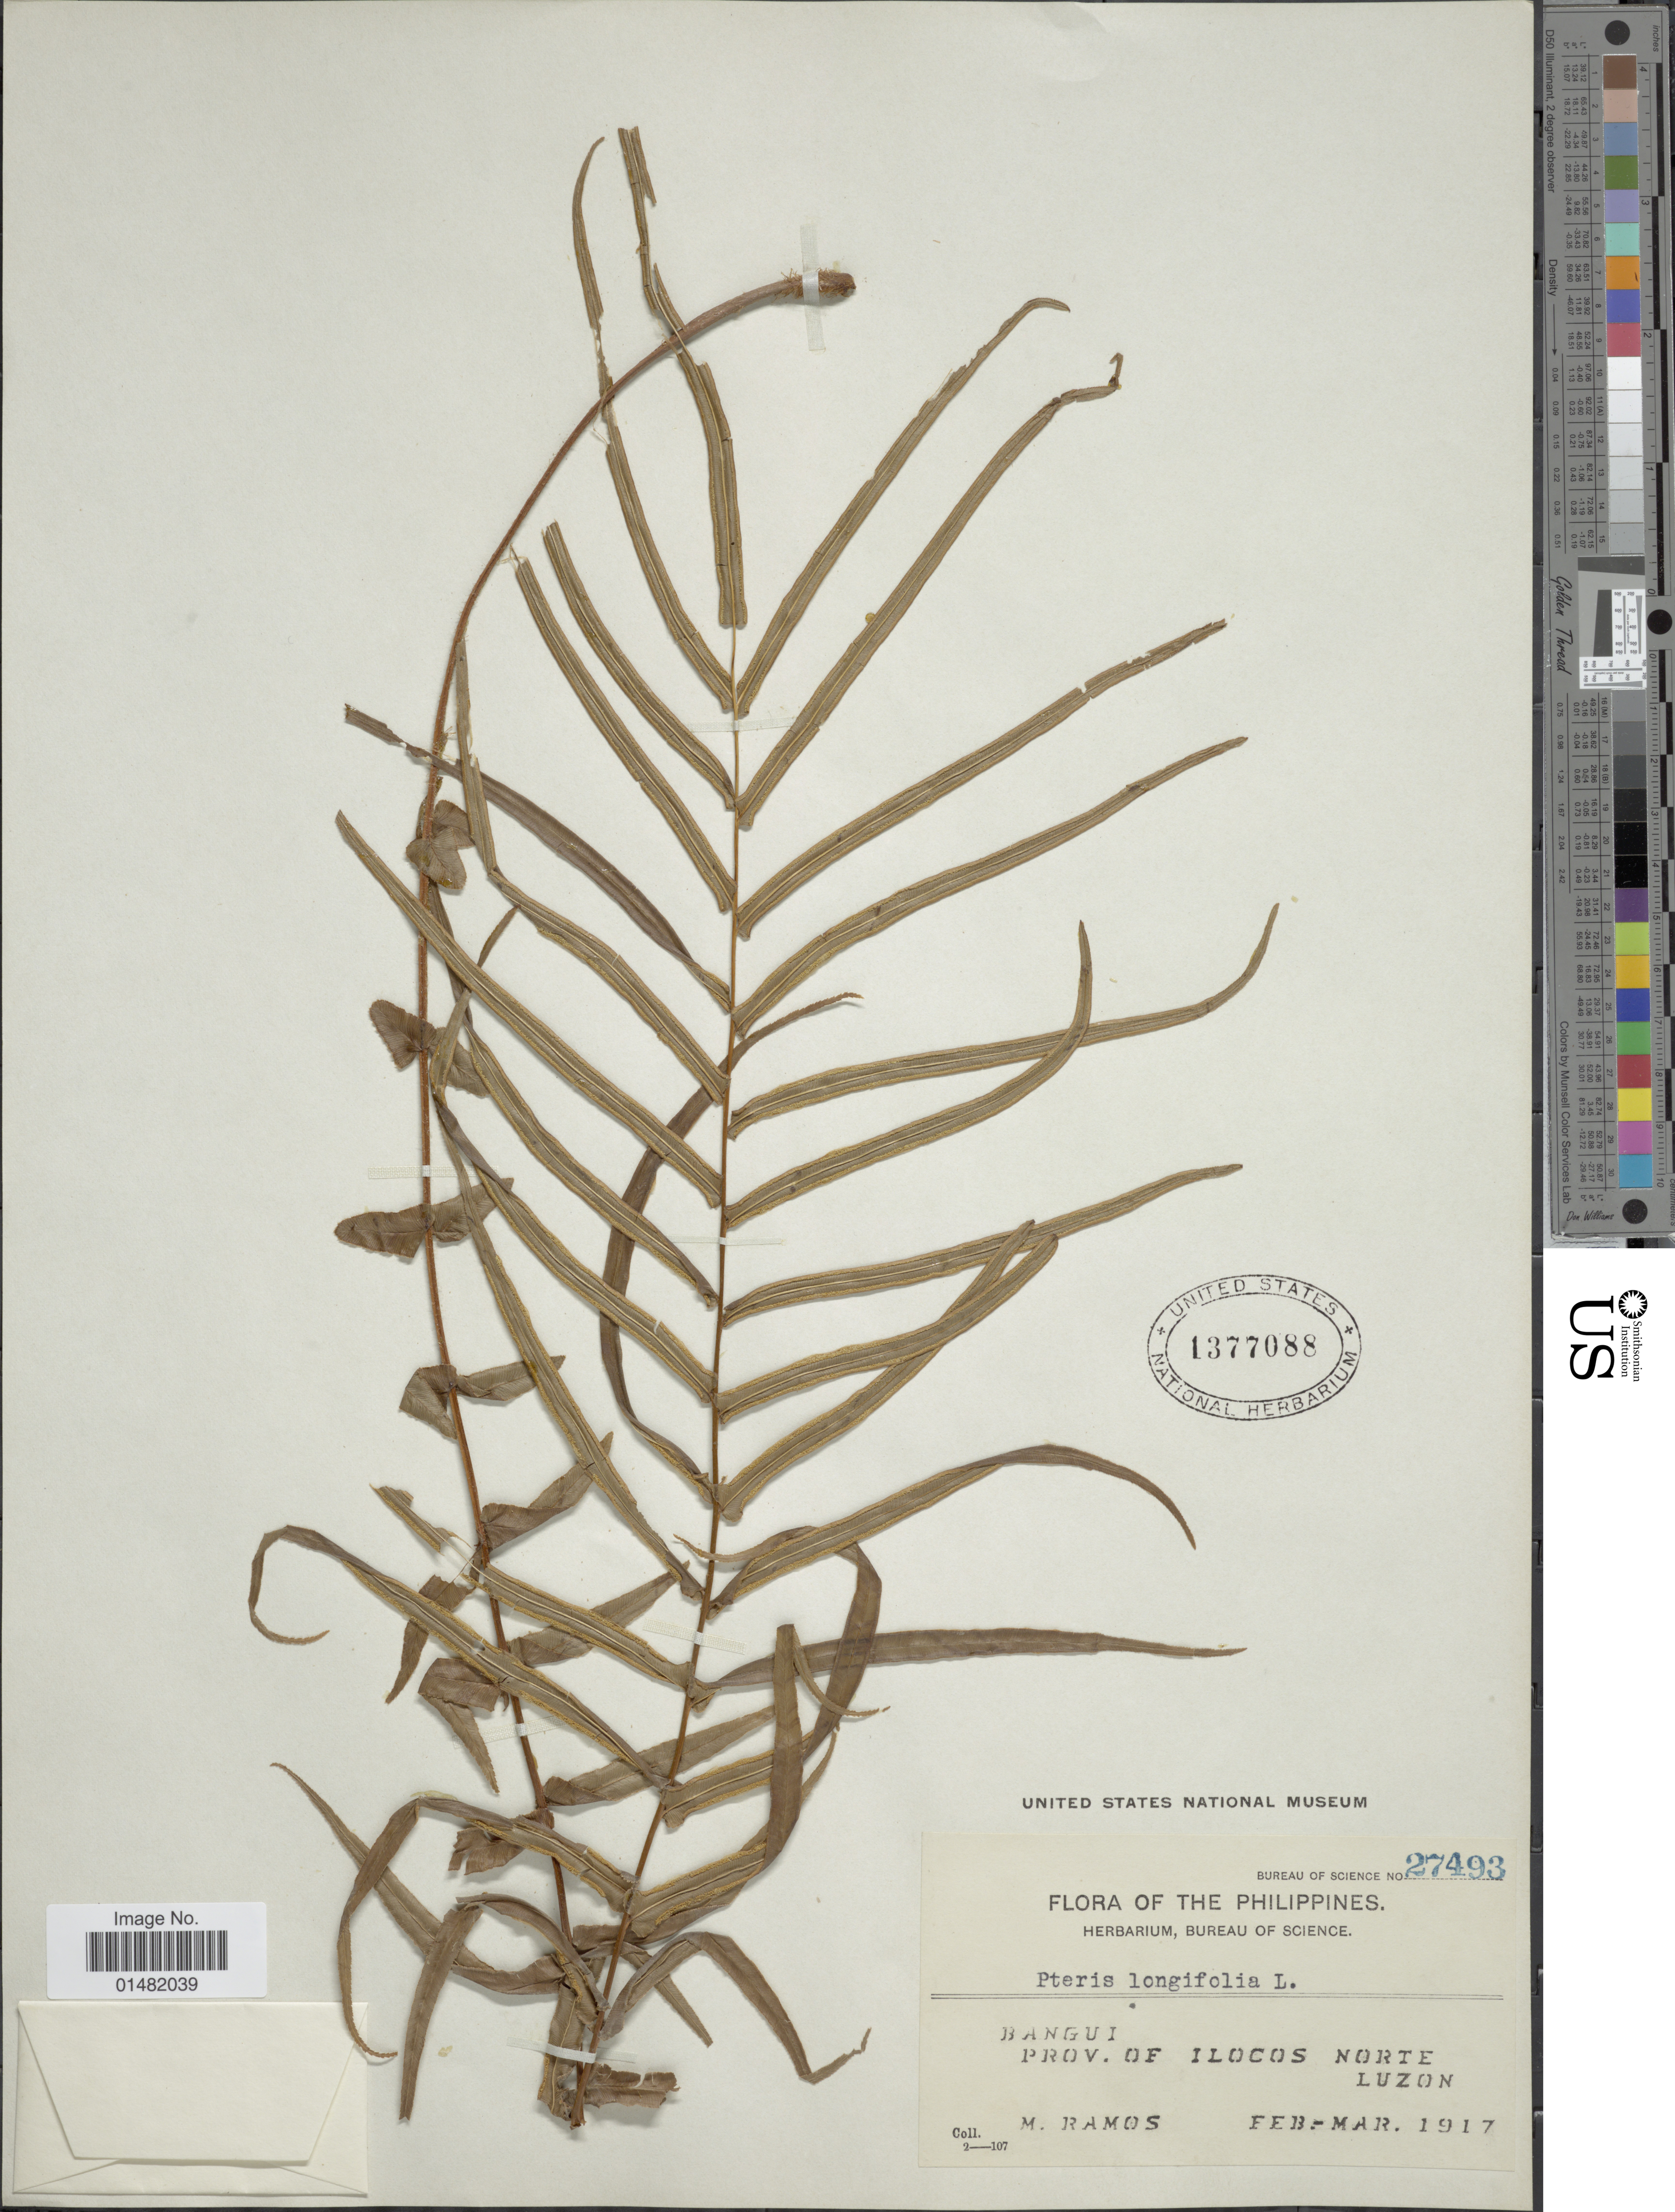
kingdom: Plantae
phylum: Tracheophyta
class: Polypodiopsida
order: Polypodiales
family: Pteridaceae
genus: Pteris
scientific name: Pteris vittata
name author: L.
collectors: M. Ramos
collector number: Bureau of Science 27493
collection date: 1917-02/1917-03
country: Philippines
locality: Bangui, Prov. of Ilocos Norte, Luzon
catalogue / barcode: US 1377088